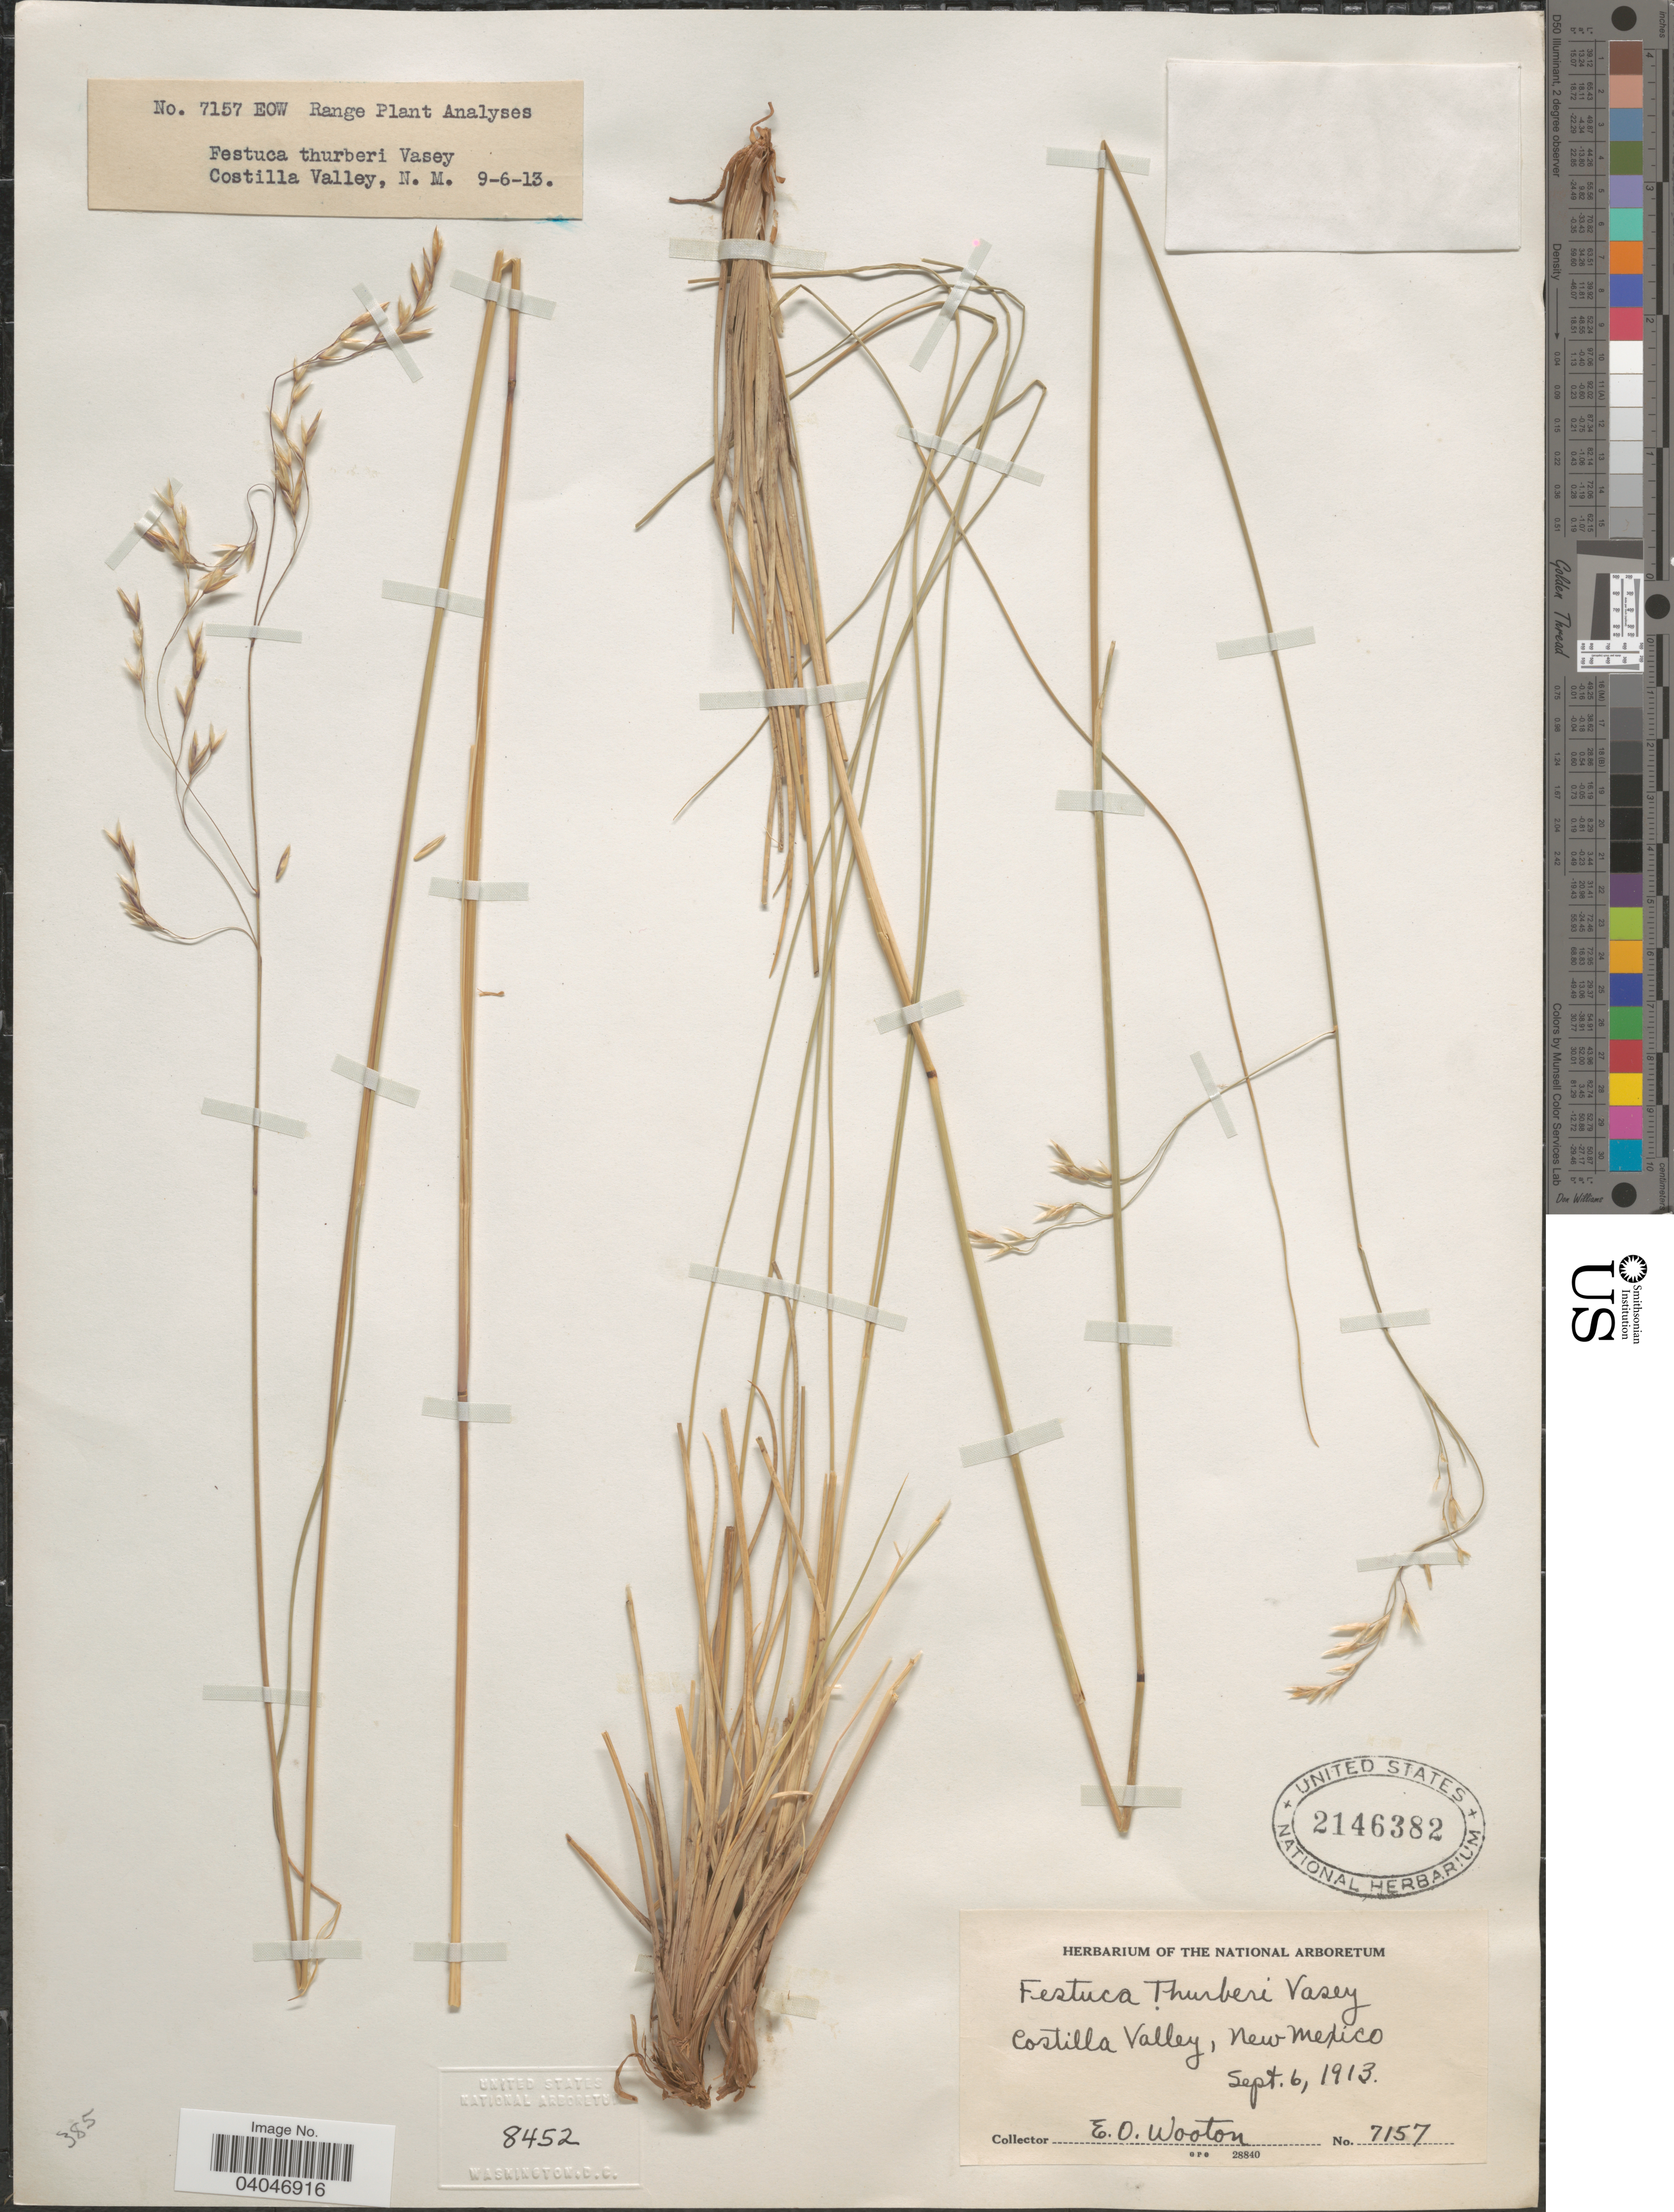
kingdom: Plantae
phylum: Tracheophyta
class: Liliopsida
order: Poales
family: Poaceae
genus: Festuca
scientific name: Festuca thurberi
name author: Vasey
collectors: E. O. Wooton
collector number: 7157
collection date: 1913-09-06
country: United States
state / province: New Mexico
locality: Costilla Valley.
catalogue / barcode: US 2146382